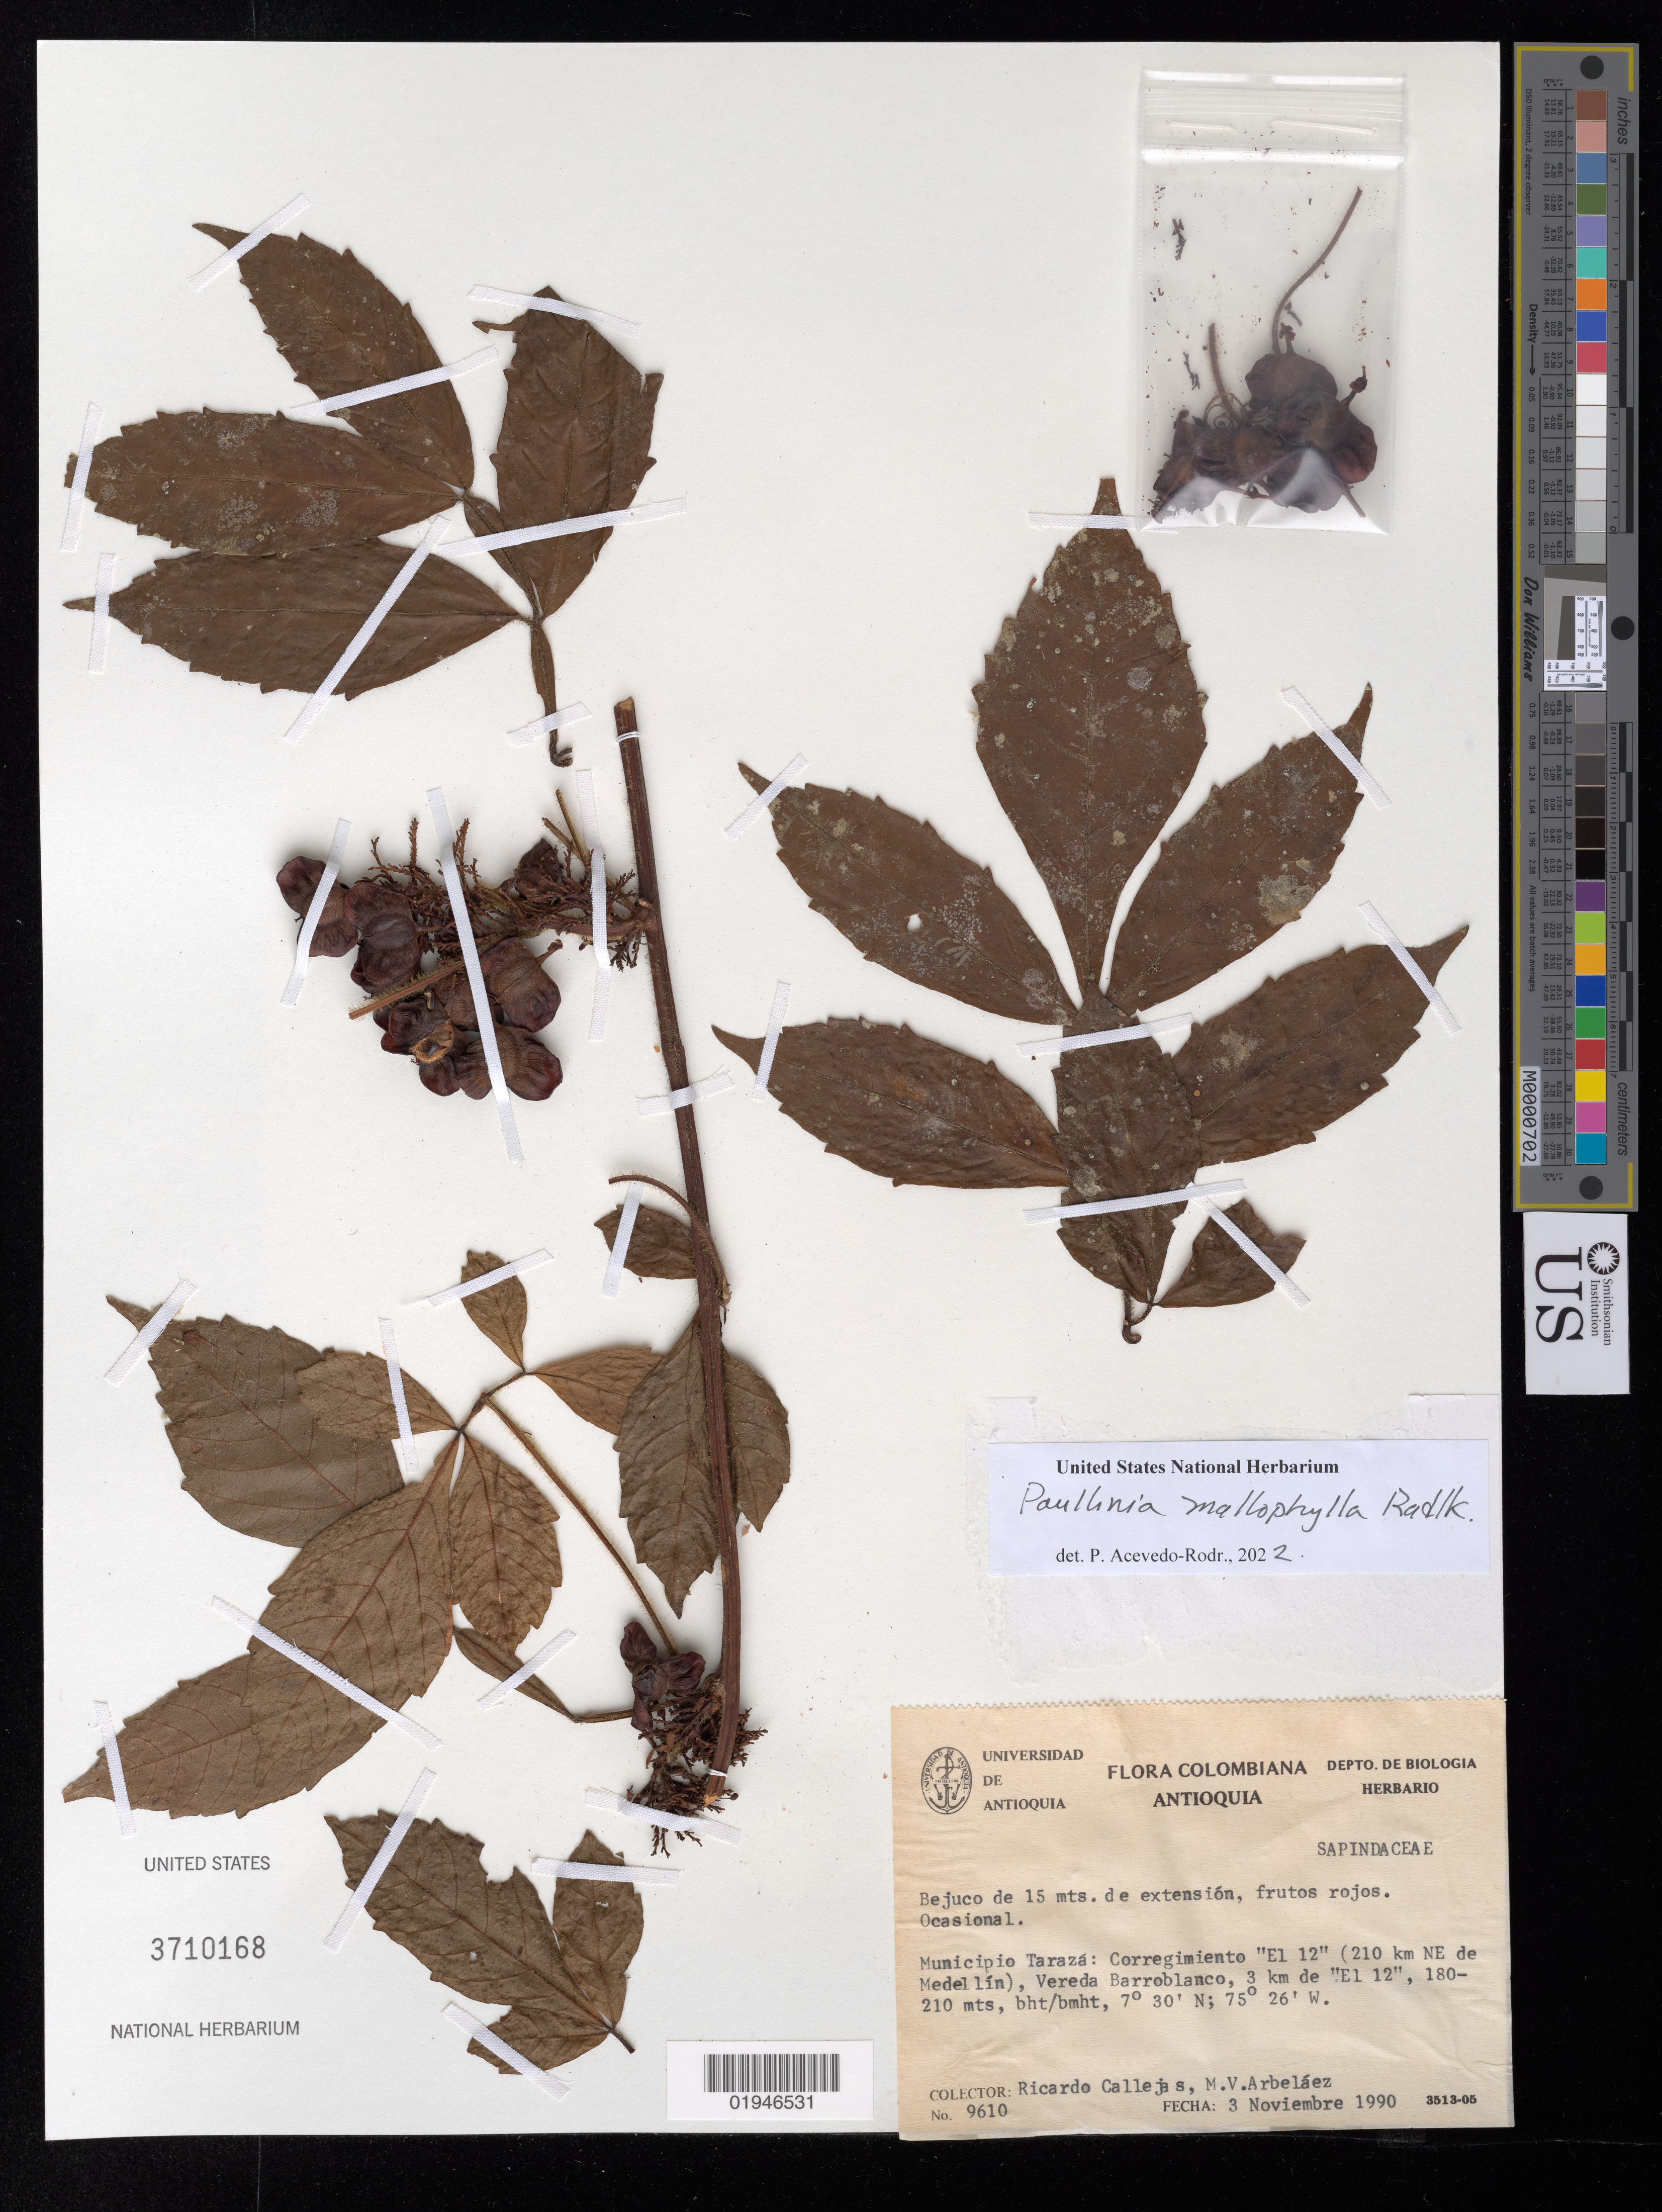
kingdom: Plantae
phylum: Tracheophyta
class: Magnoliopsida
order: Sapindales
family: Sapindaceae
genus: Paullinia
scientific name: Paullinia mallophylla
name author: Radlk.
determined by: Acevedo-Rodríguez, P., (BOT), Smithsonian Institution - National Museum of Natural History (UNITED STATES)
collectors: R. Callejas & M. Arbelaez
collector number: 9610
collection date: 1990-11-03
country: Colombia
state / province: Antioquiá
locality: Municipio Tarazá: Corregimiento "El 12" (210 km NE de Medellín), Vereda Barroblanco, 3 km de "El 12"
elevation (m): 180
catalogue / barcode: US 3710168